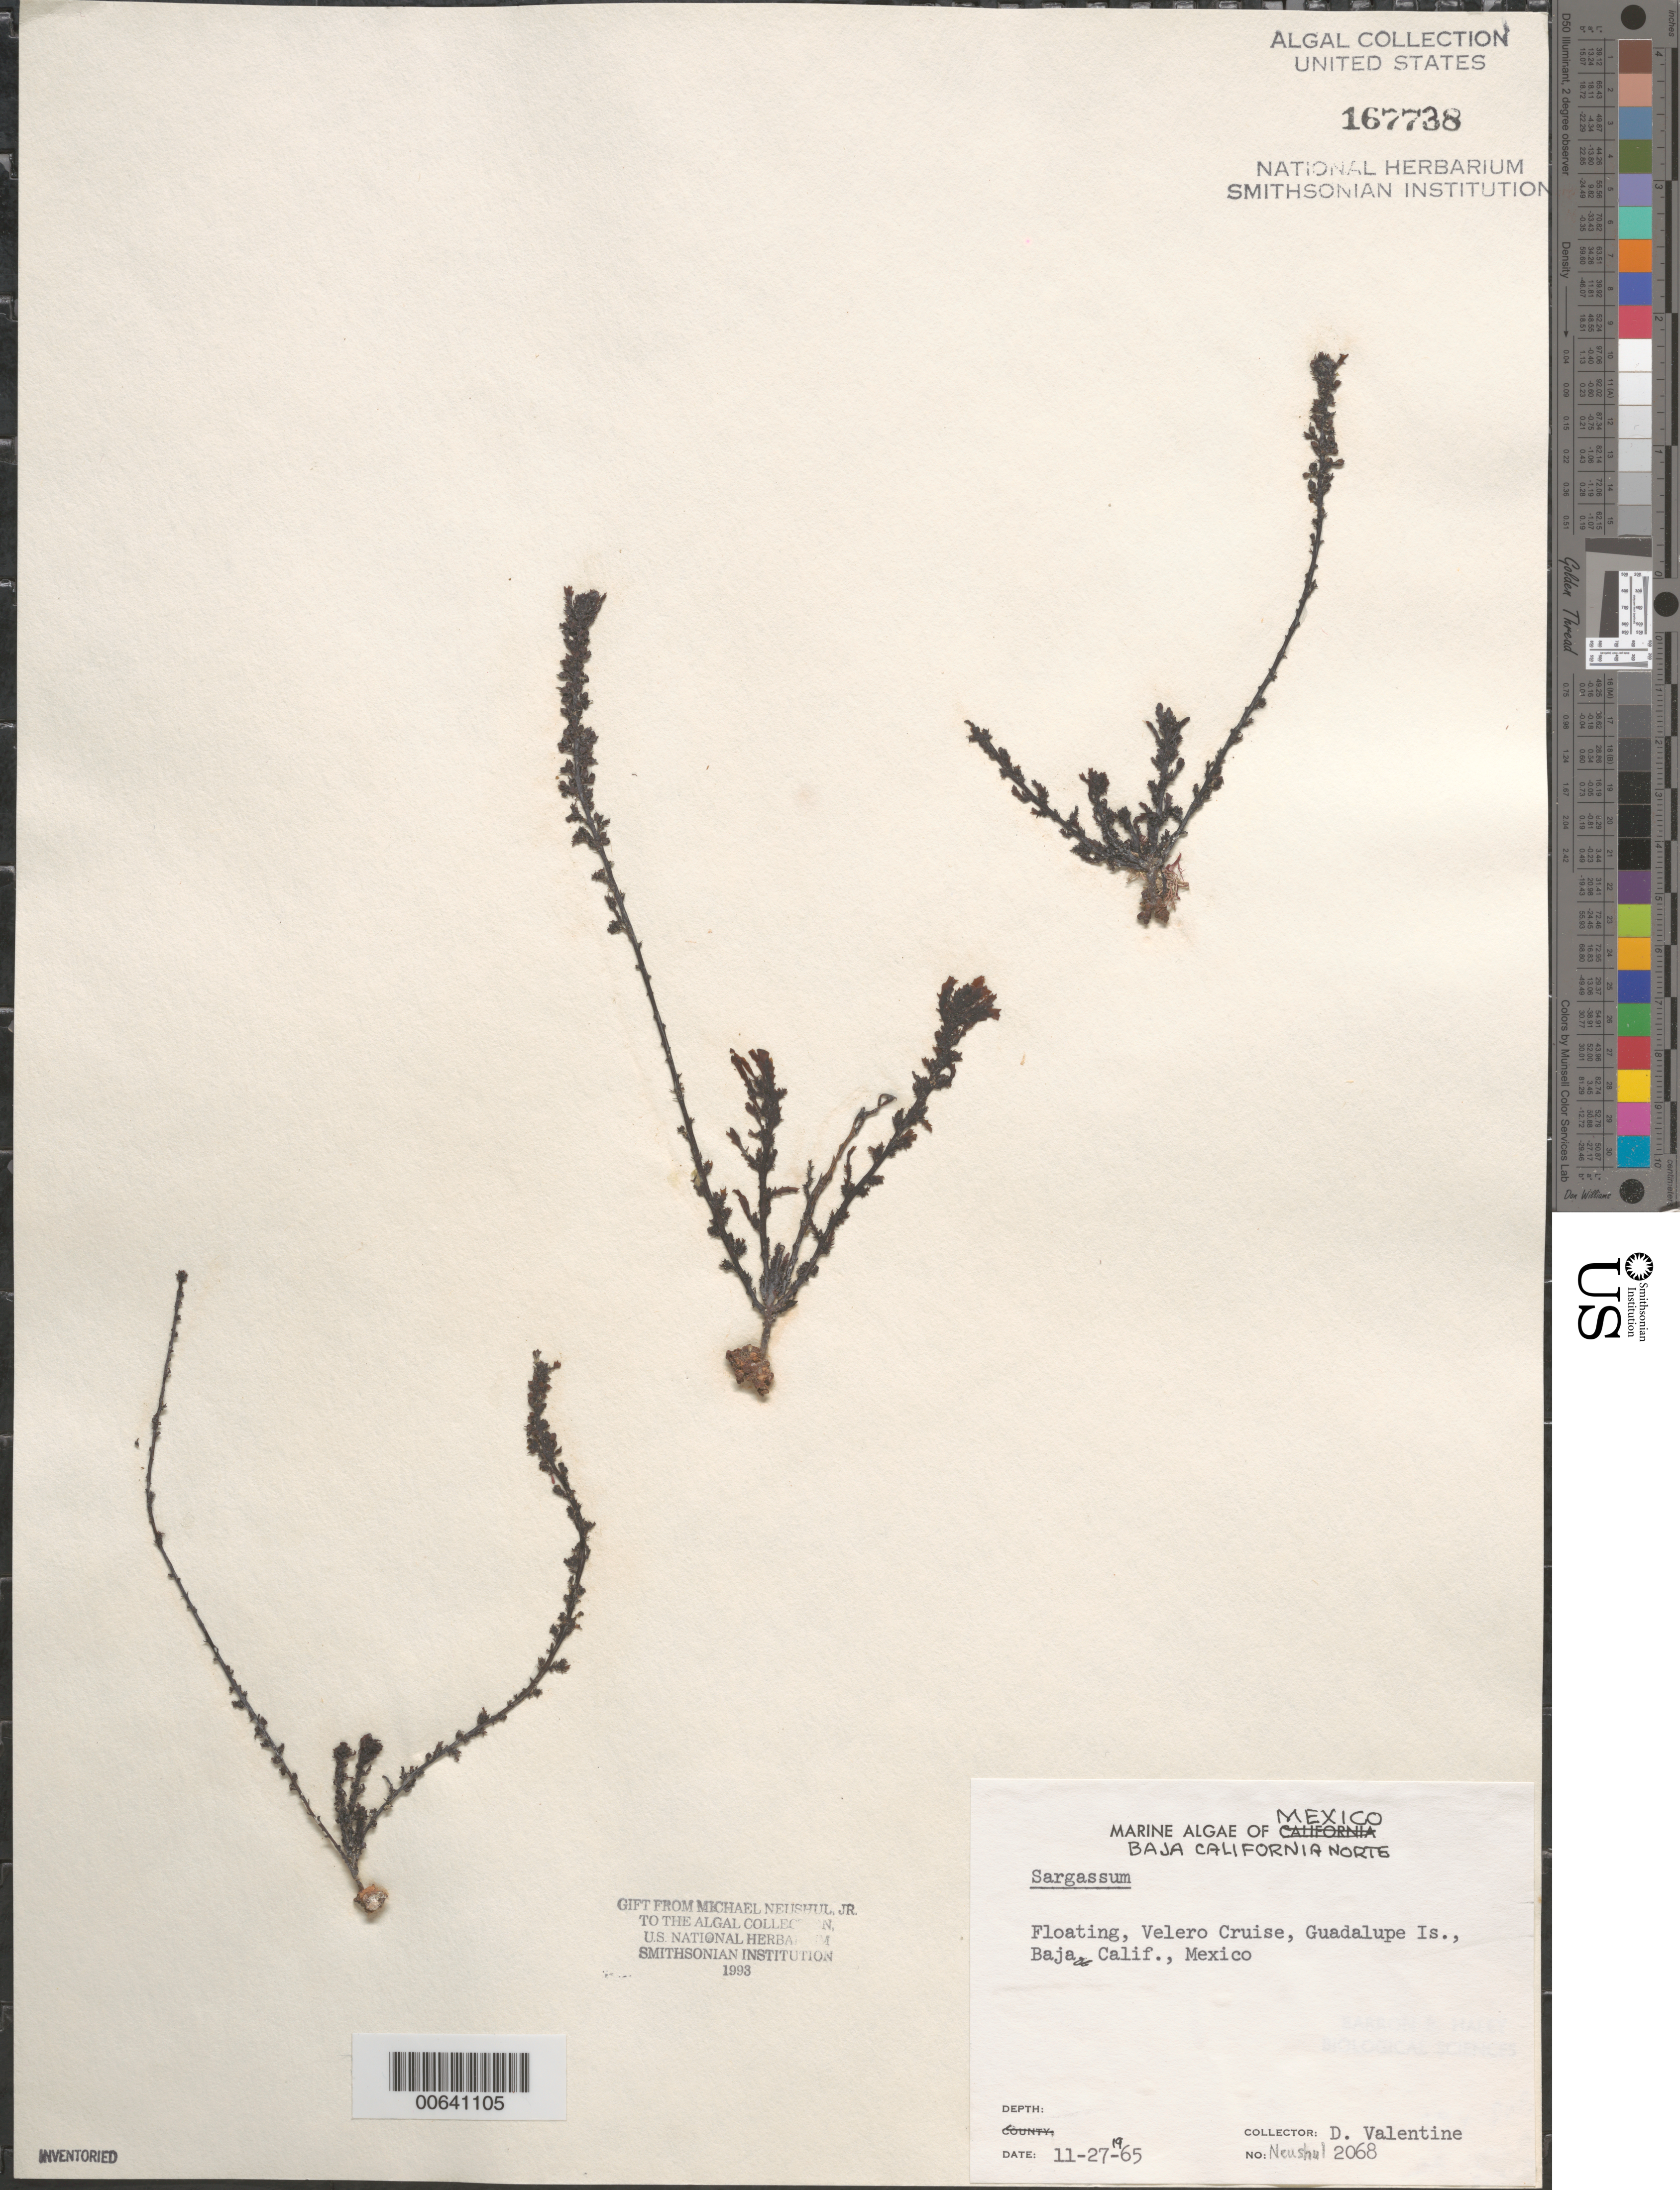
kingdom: Chromista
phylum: Ochrophyta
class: Phaeophyceae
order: Fucales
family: Sargassaceae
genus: Sargassum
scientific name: Sargassum sp.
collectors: D. Valentine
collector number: Neushul 2068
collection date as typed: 27 Nov 1965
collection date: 1965-11-27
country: Mexico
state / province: Baja California Norte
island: Isla Guadalupe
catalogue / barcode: US 167738